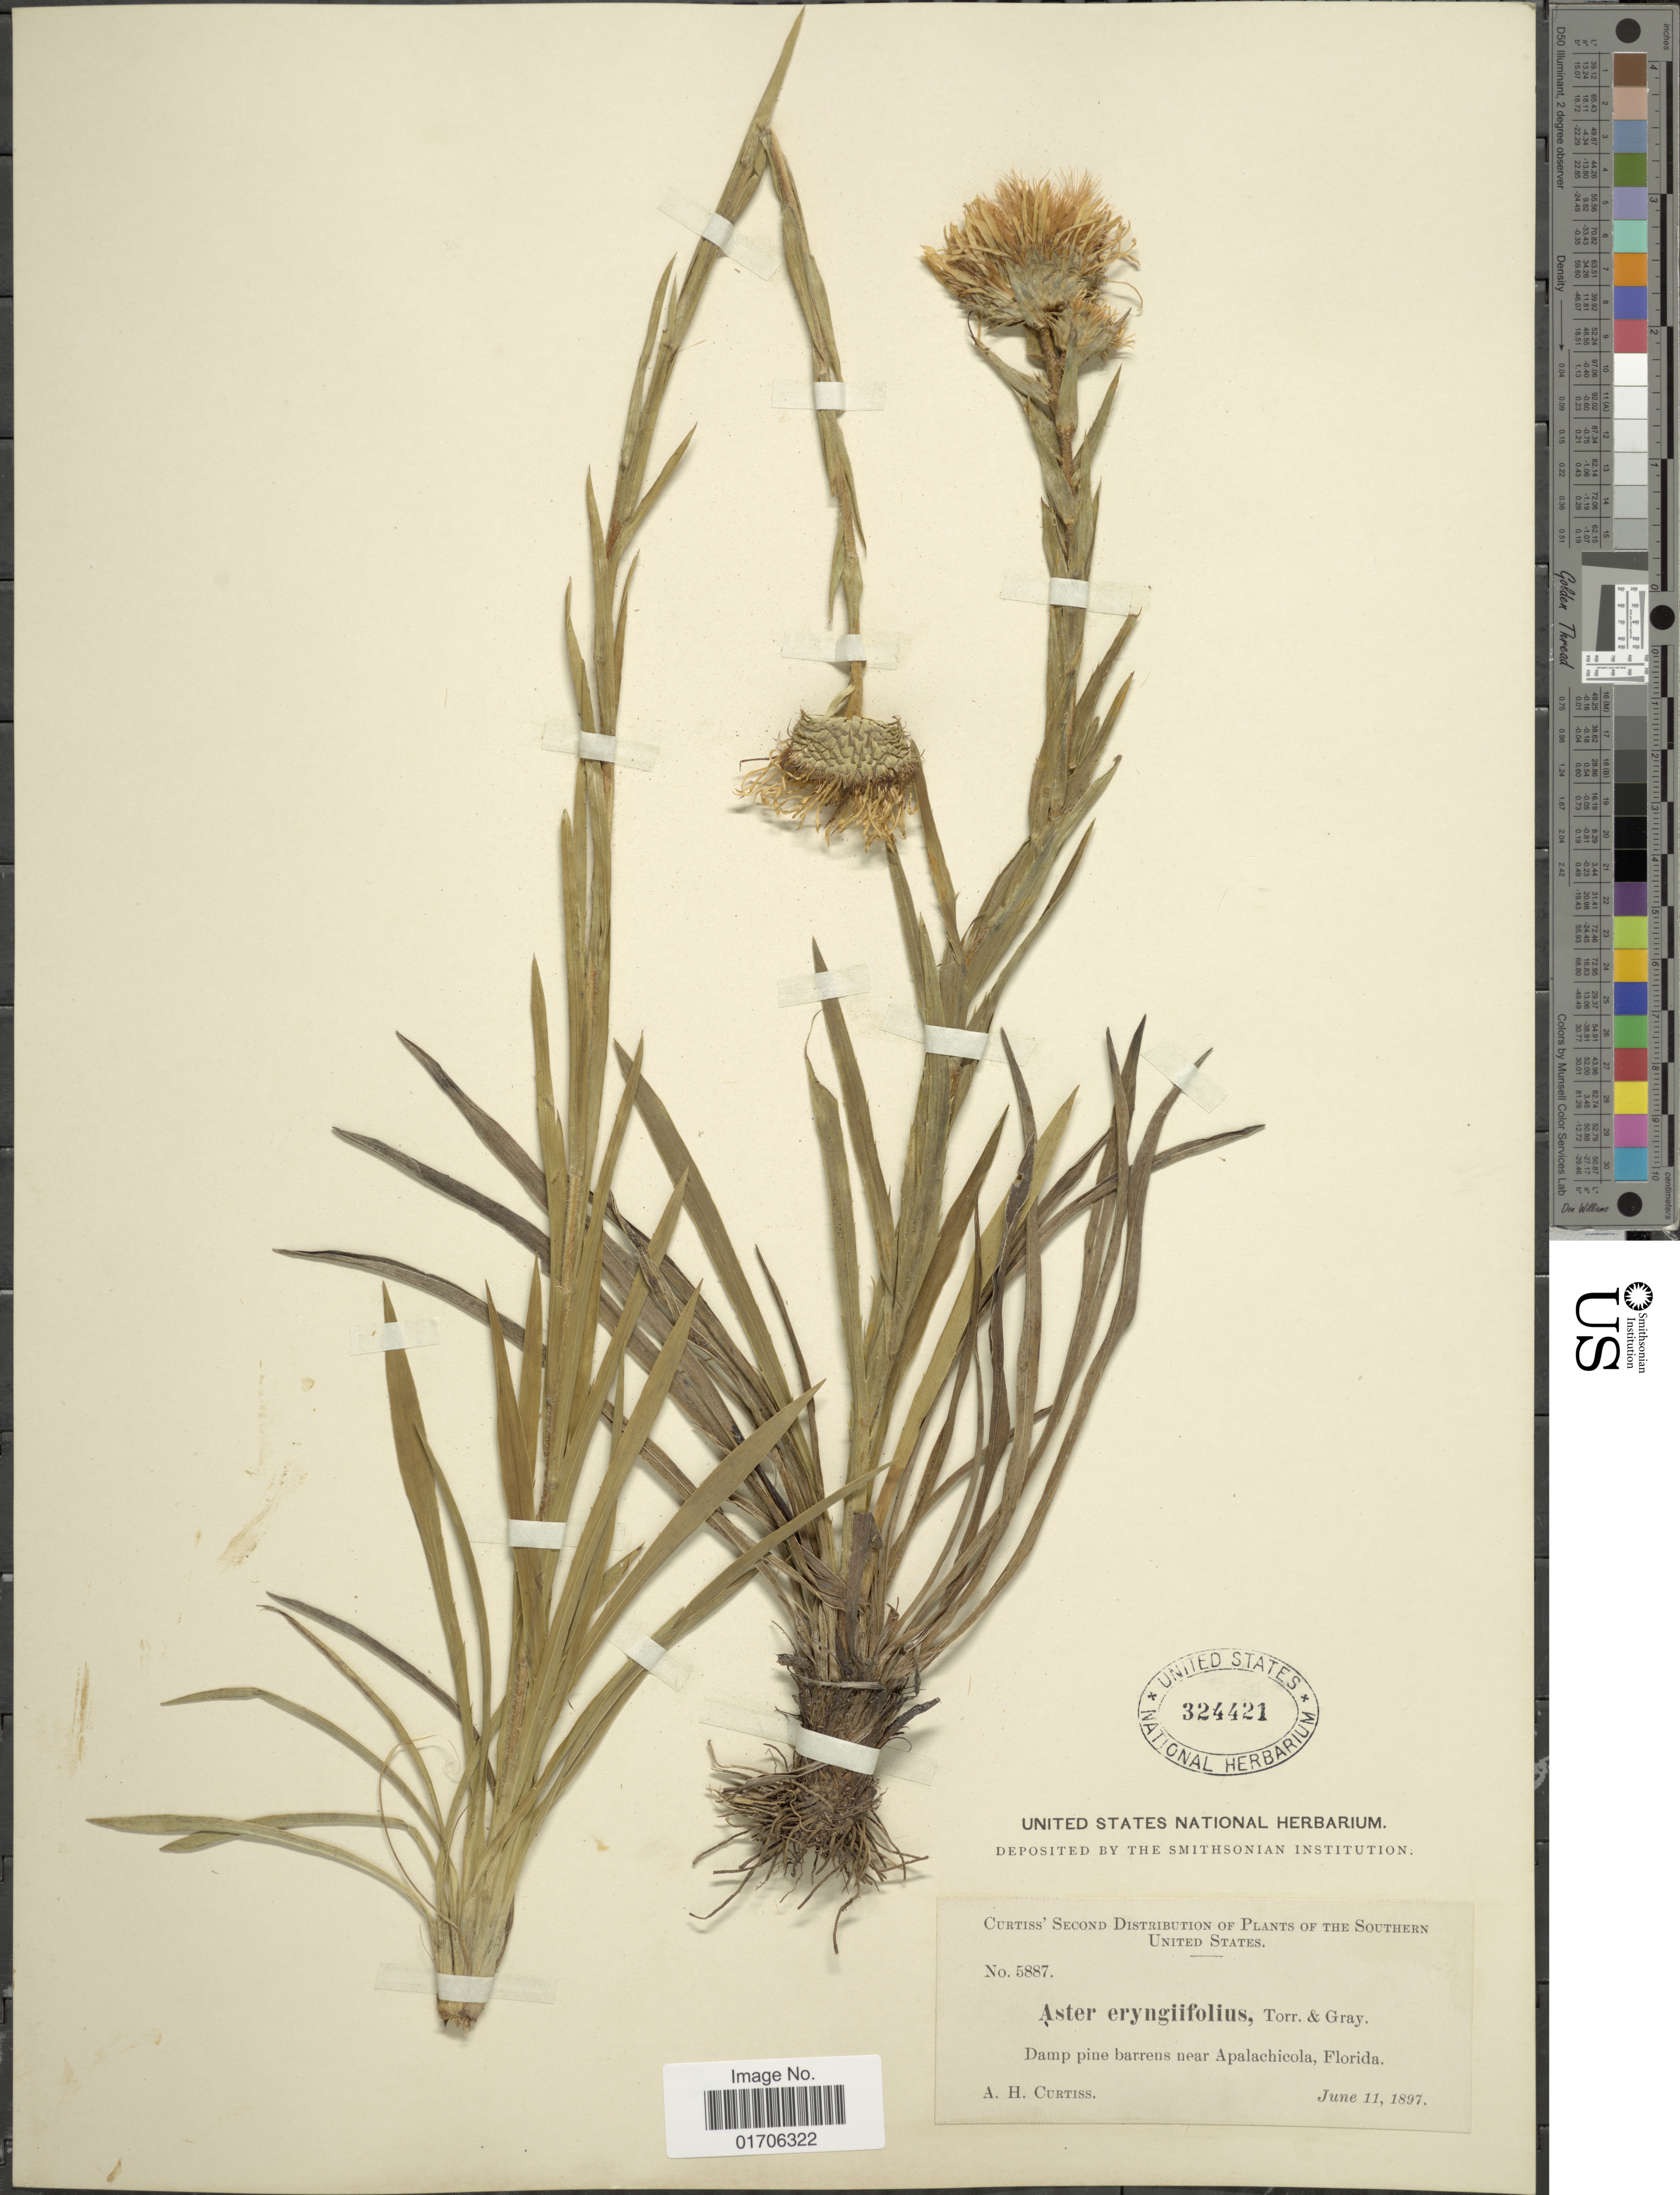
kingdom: Plantae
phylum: Tracheophyta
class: Magnoliopsida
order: Asterales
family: Asteraceae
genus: Eurybia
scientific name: Eurybia eryngiifolia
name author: (Torr. & A. Gray) G.L. Nesom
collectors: A. H. Curtiss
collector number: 5887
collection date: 1897-06-11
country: United States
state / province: Florida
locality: Damp pine barrens near Apalachicola, Florida.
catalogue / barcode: US 324421